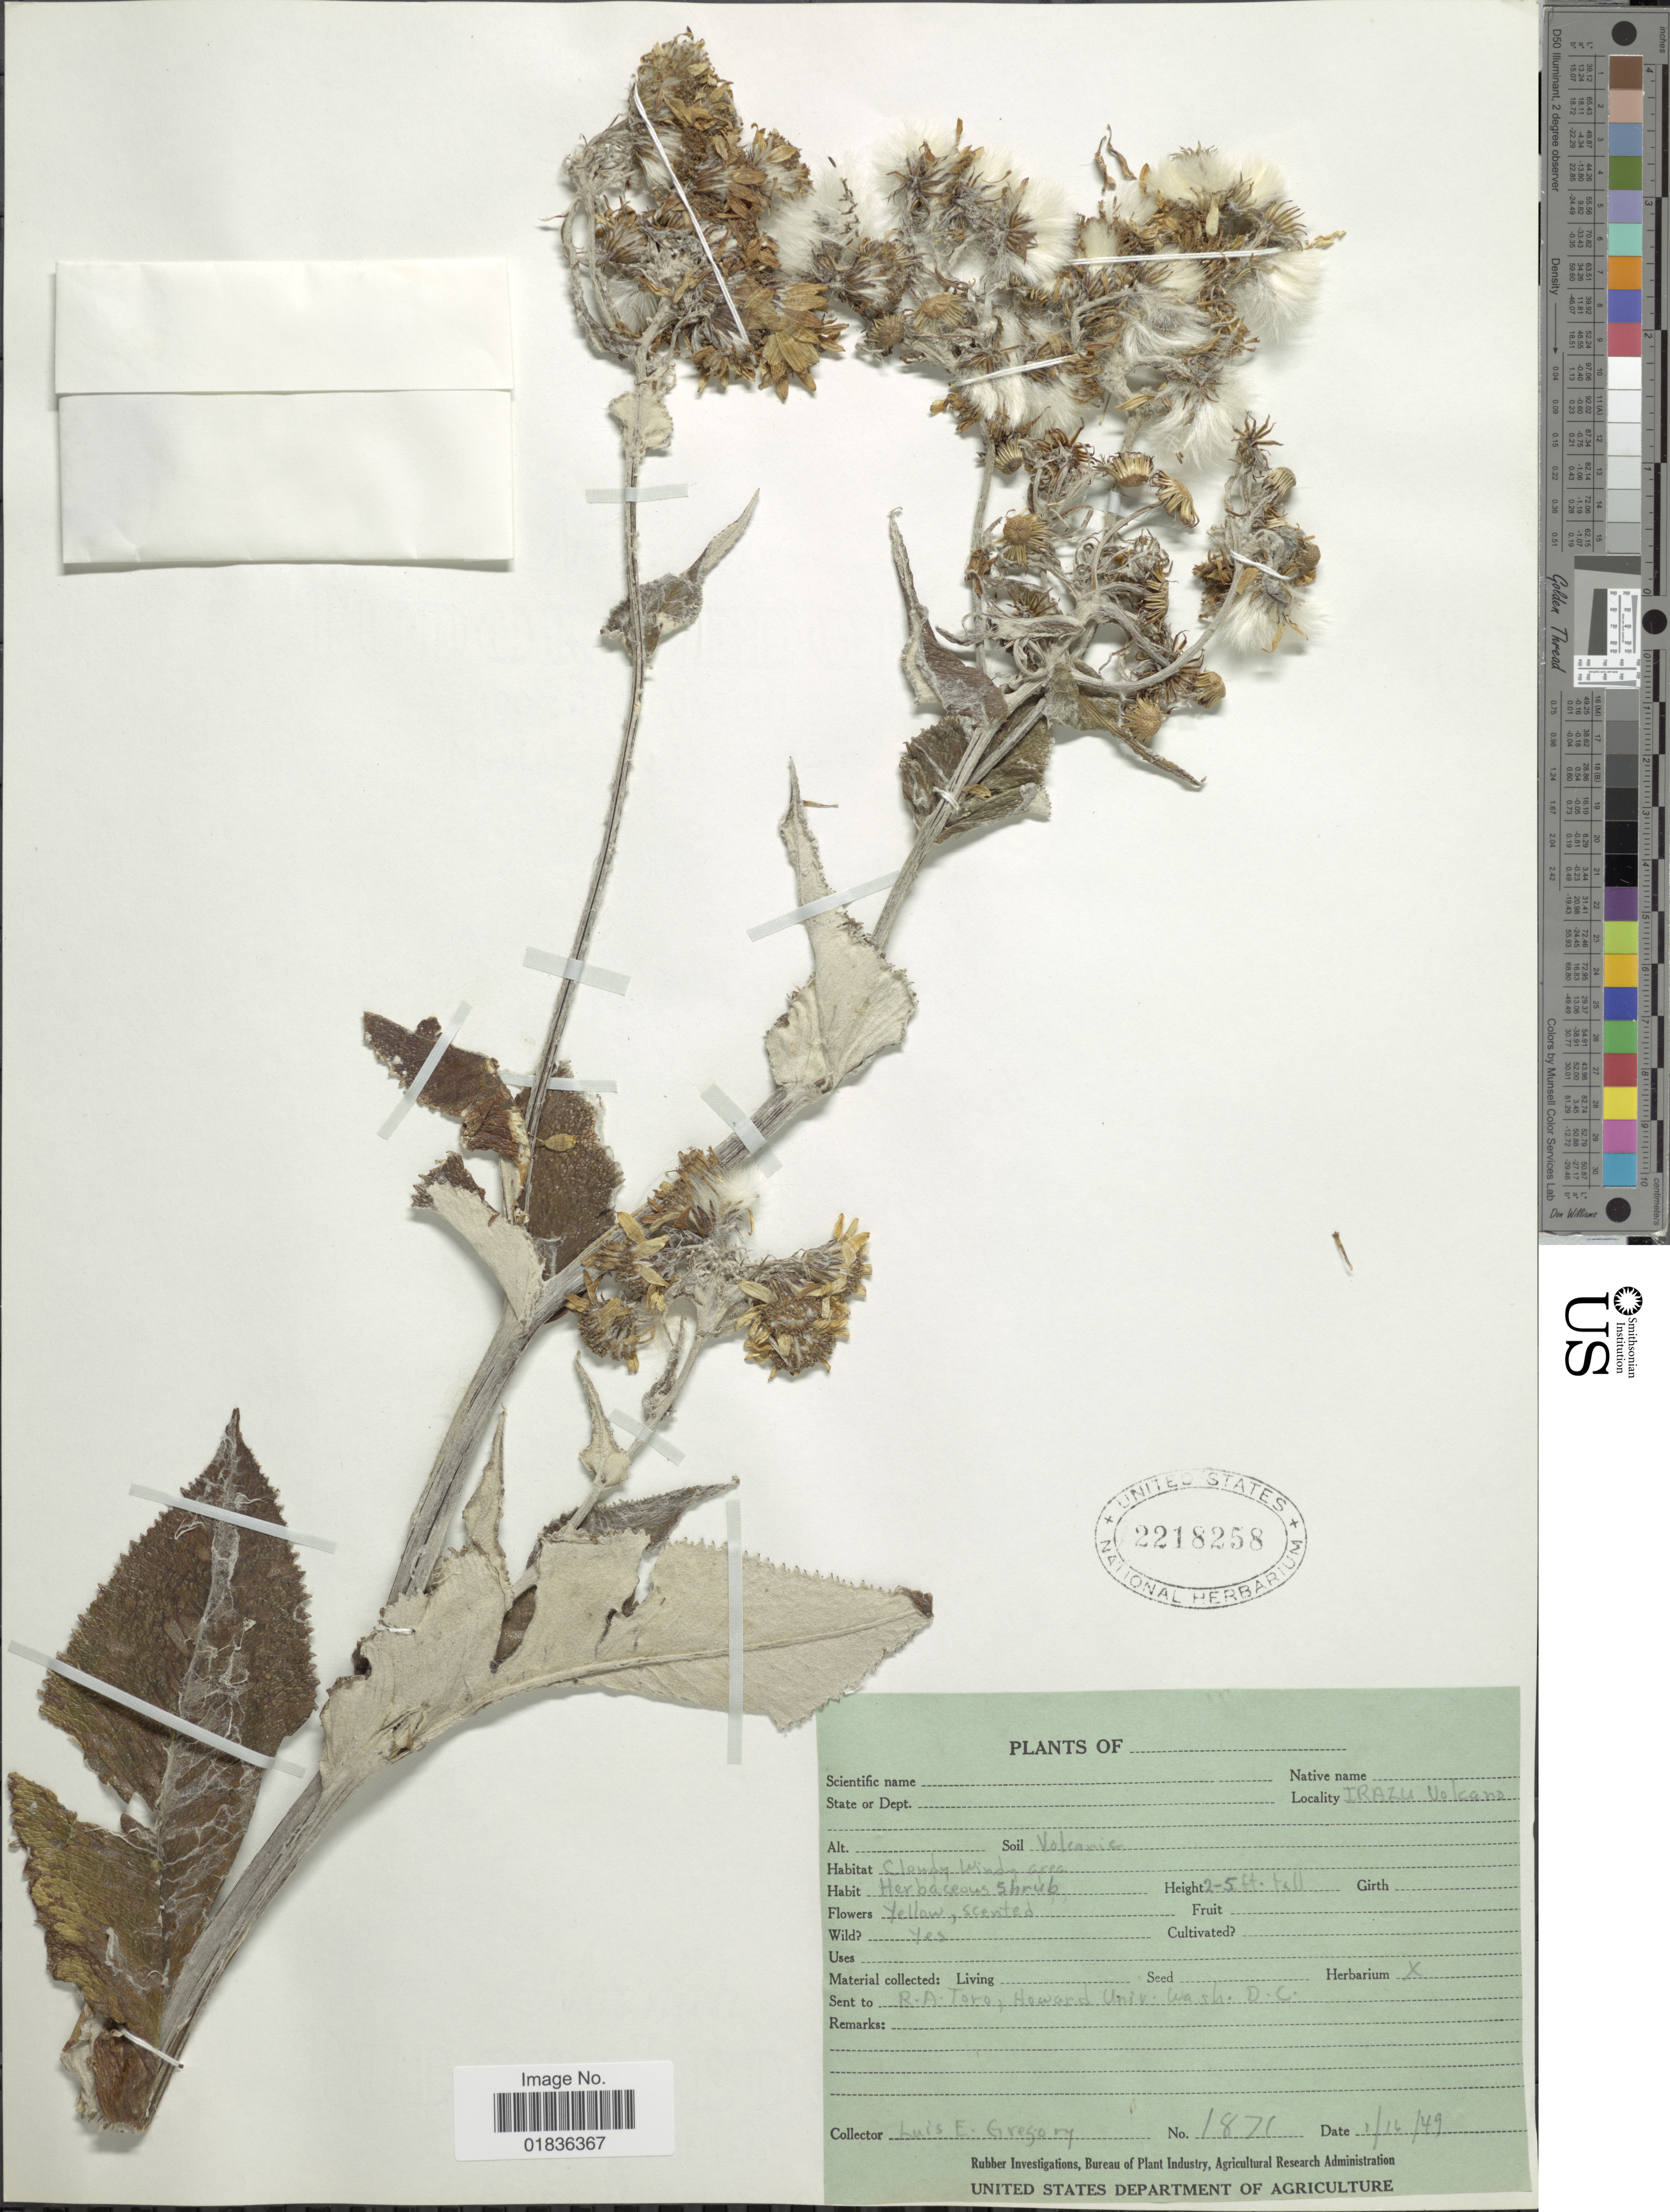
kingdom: Plantae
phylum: Tracheophyta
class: Magnoliopsida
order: Asterales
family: Asteraceae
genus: Senecio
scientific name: Senecio oerstedianus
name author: Benth.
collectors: L. E. Gregory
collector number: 1871*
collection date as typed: Transcribed d/m/y: 16/1/49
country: Costa Rica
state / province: Cartago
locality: Irazu Volcano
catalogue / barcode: US 2218258